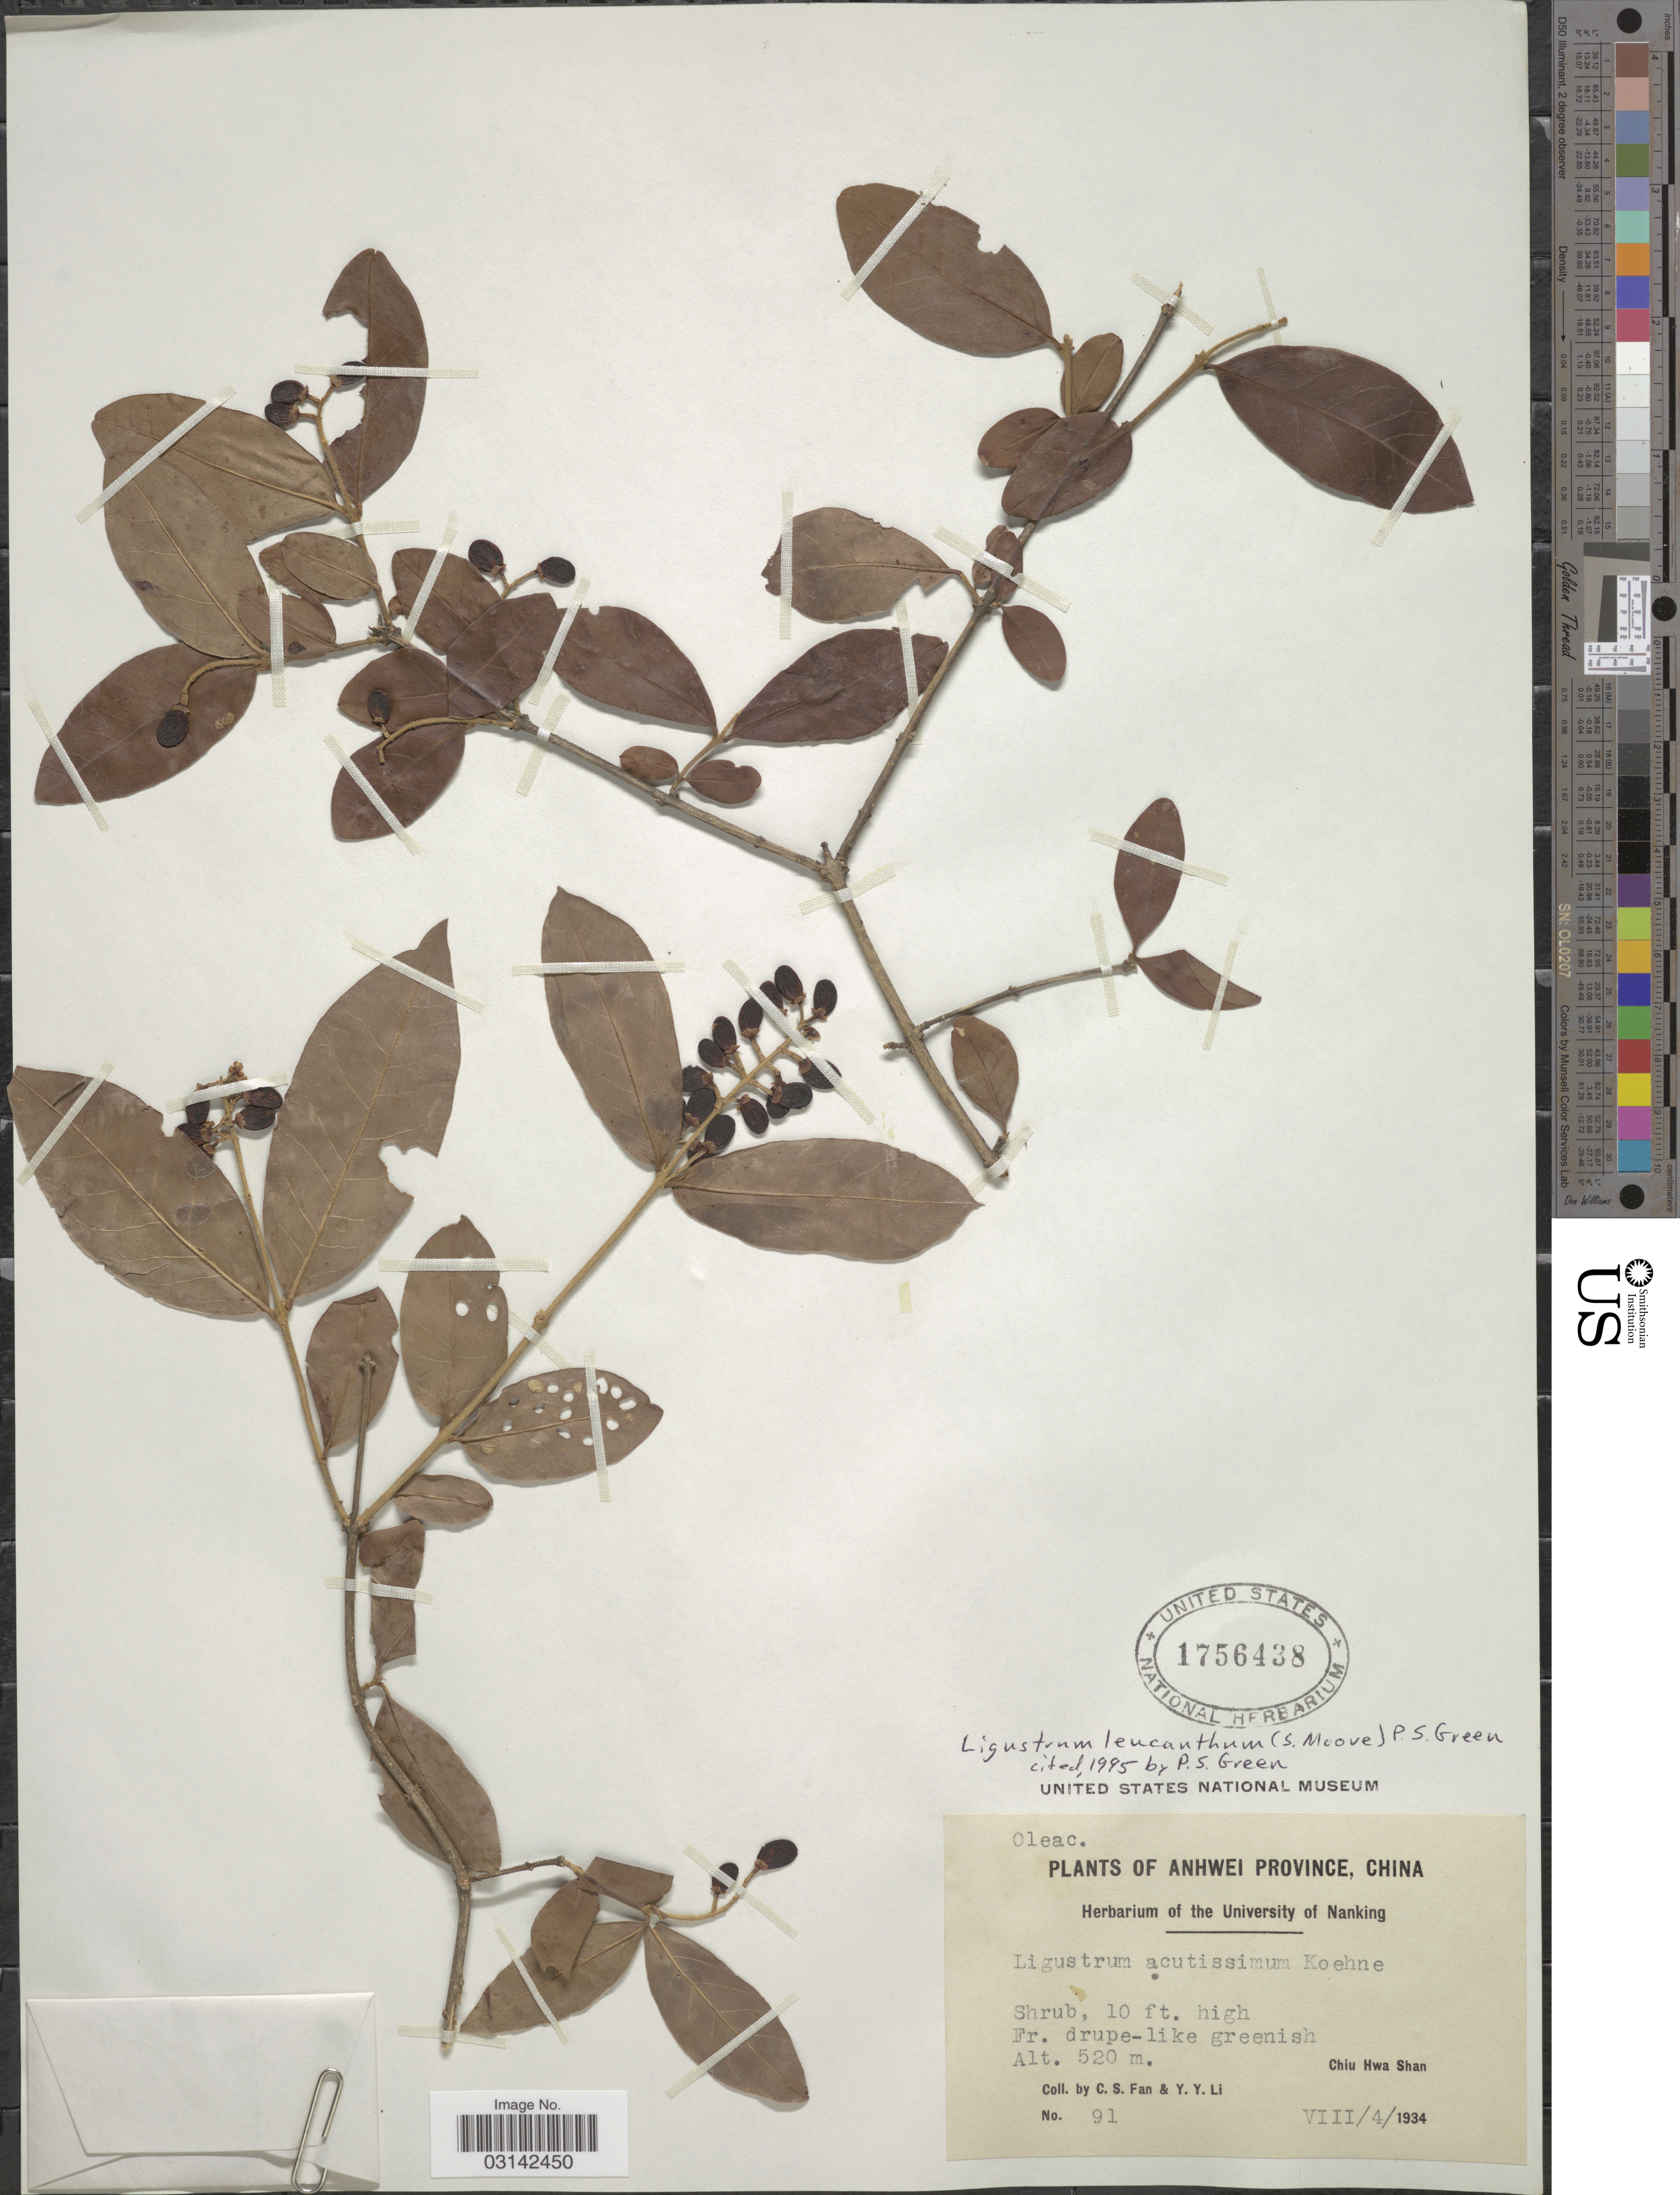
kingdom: Plantae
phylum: Tracheophyta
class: Magnoliopsida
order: Lamiales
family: Oleaceae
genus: Ligustrum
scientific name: Ligustrum leucanthum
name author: (S. Moore) P.S. Green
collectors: C. S. Fan & Y. Y. Li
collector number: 91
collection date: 1934-08-04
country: China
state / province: Anhui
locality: Anhwei Province, Chiu Hwa Shan.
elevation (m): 520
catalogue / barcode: US 1756438